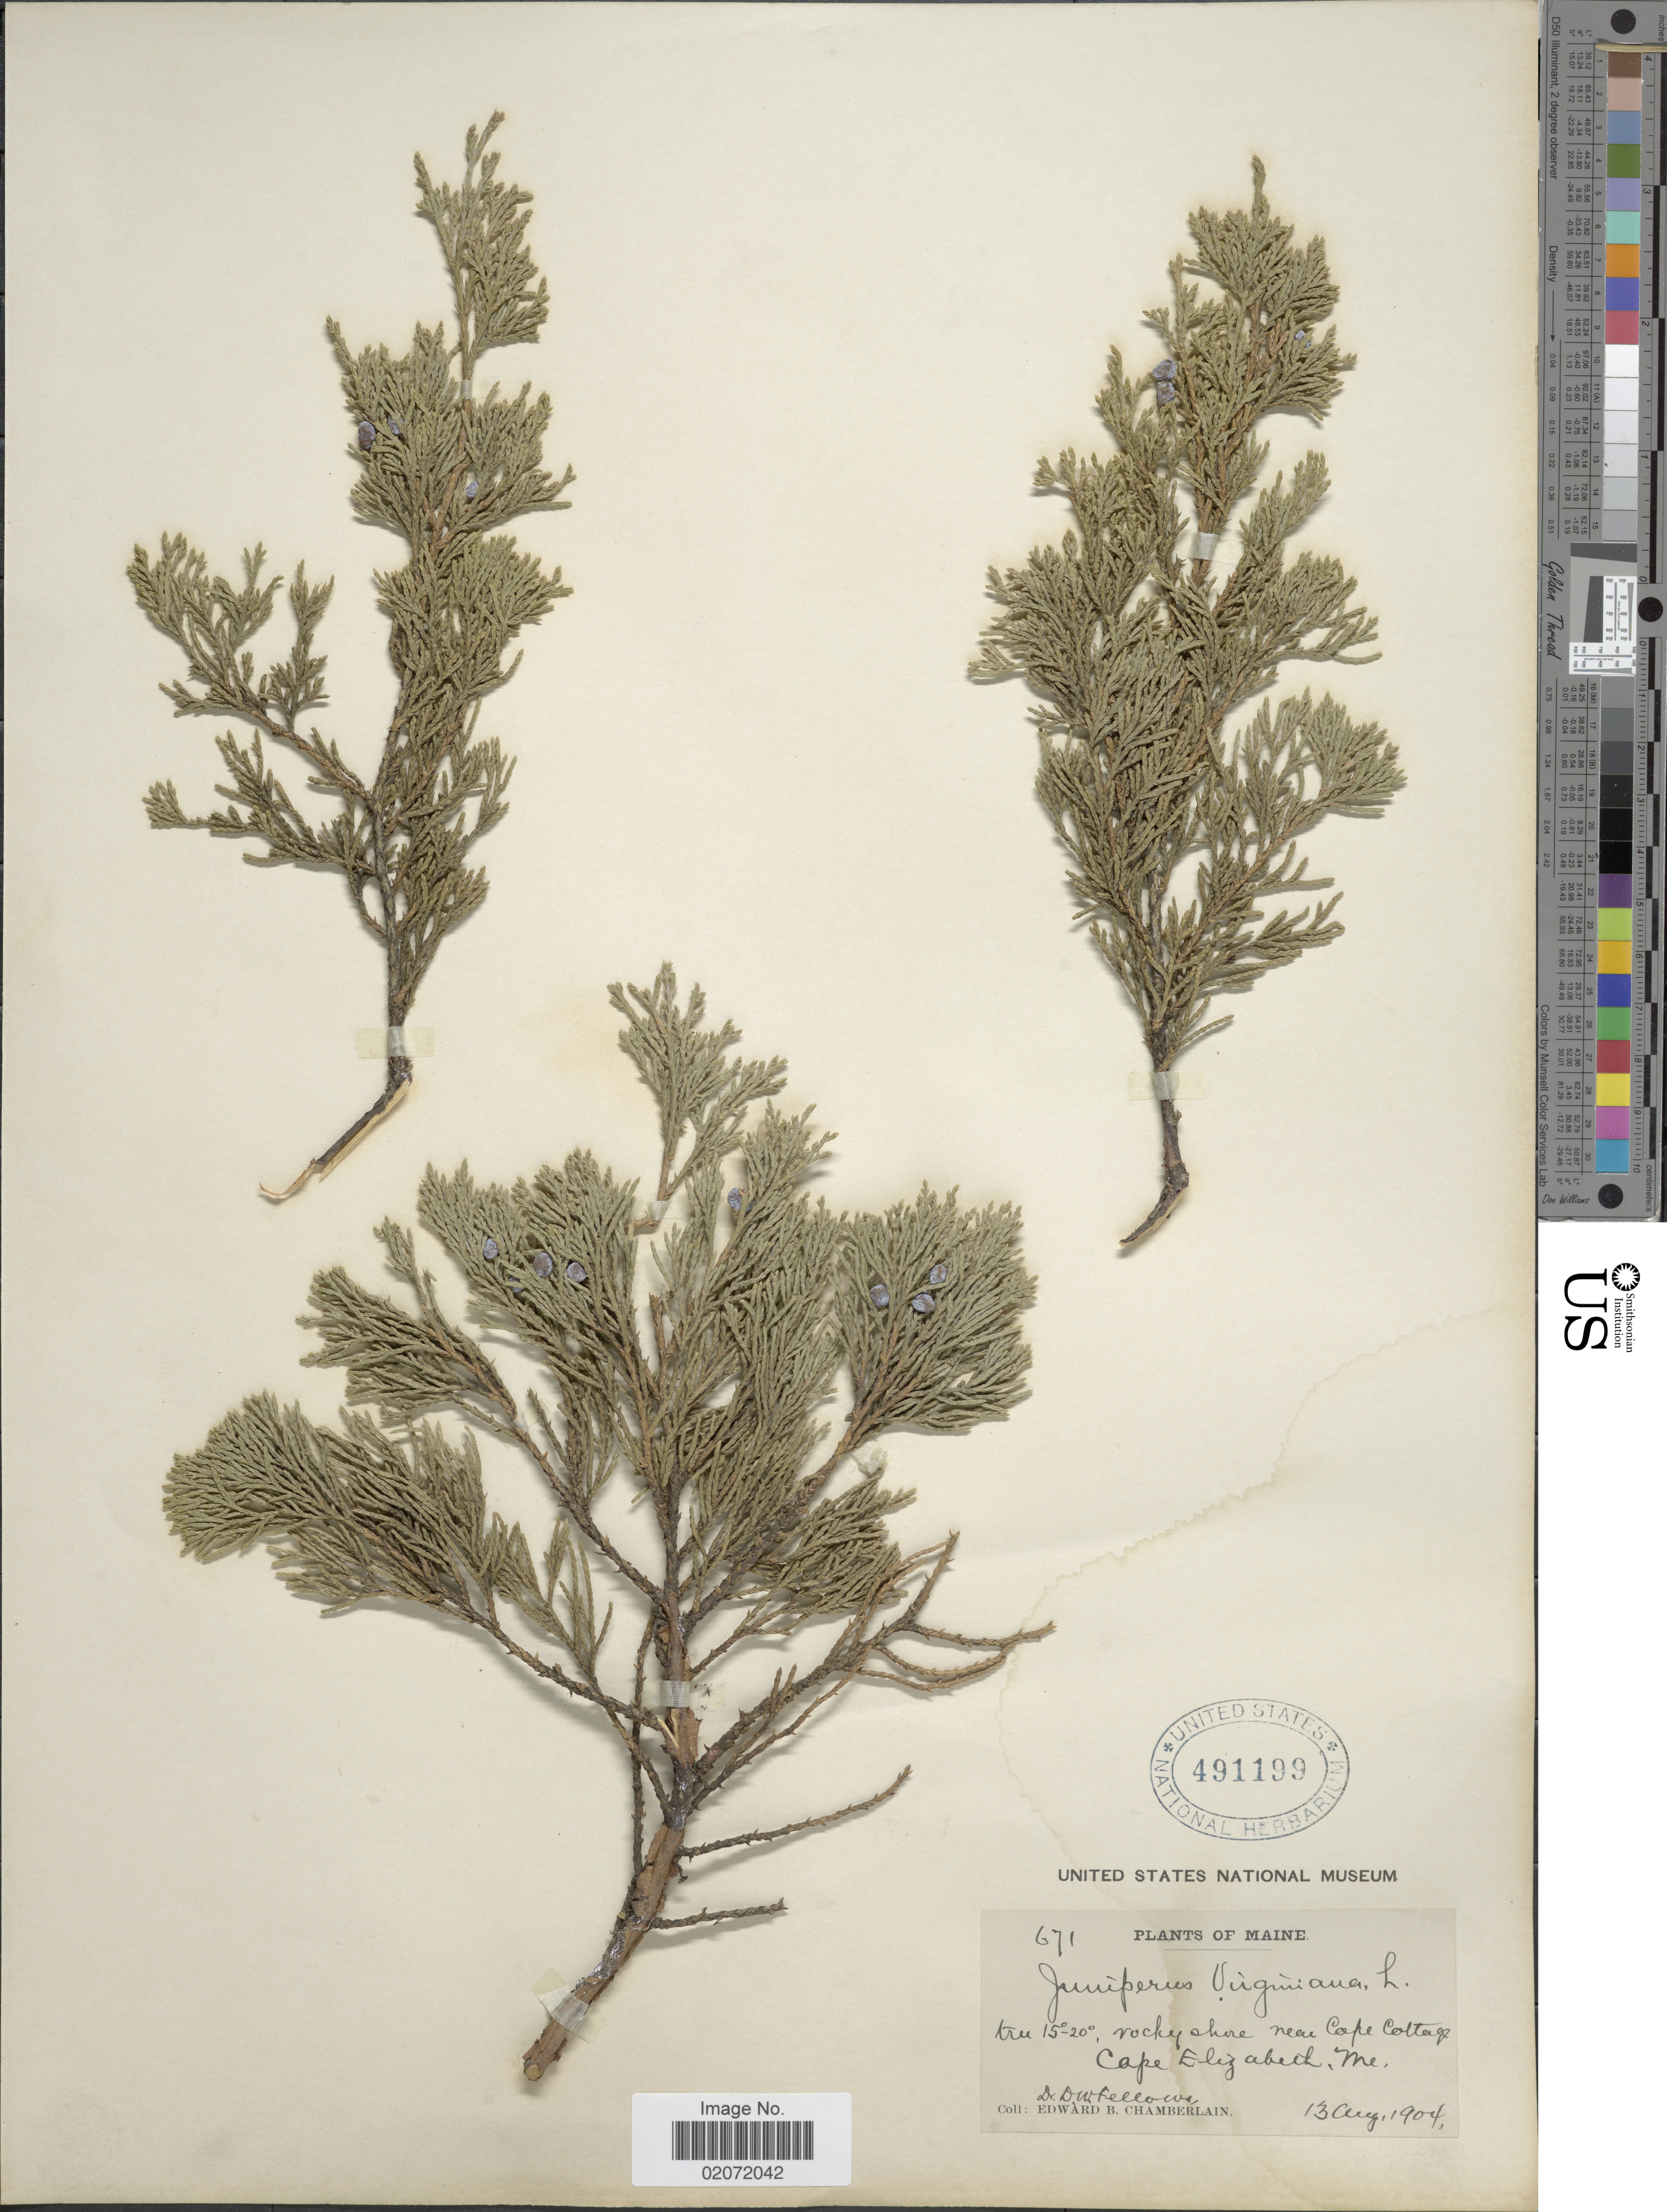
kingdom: Plantae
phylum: Tracheophyta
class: Pinopsida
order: Pinales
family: Cupressaceae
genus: Juniperus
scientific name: Juniperus virginiana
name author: L.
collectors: E. Chamberlain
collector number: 671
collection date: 1904-08-13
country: United States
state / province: Maine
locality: Near Cape Cottage Cape Elizabeth, Me.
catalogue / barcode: US 491199